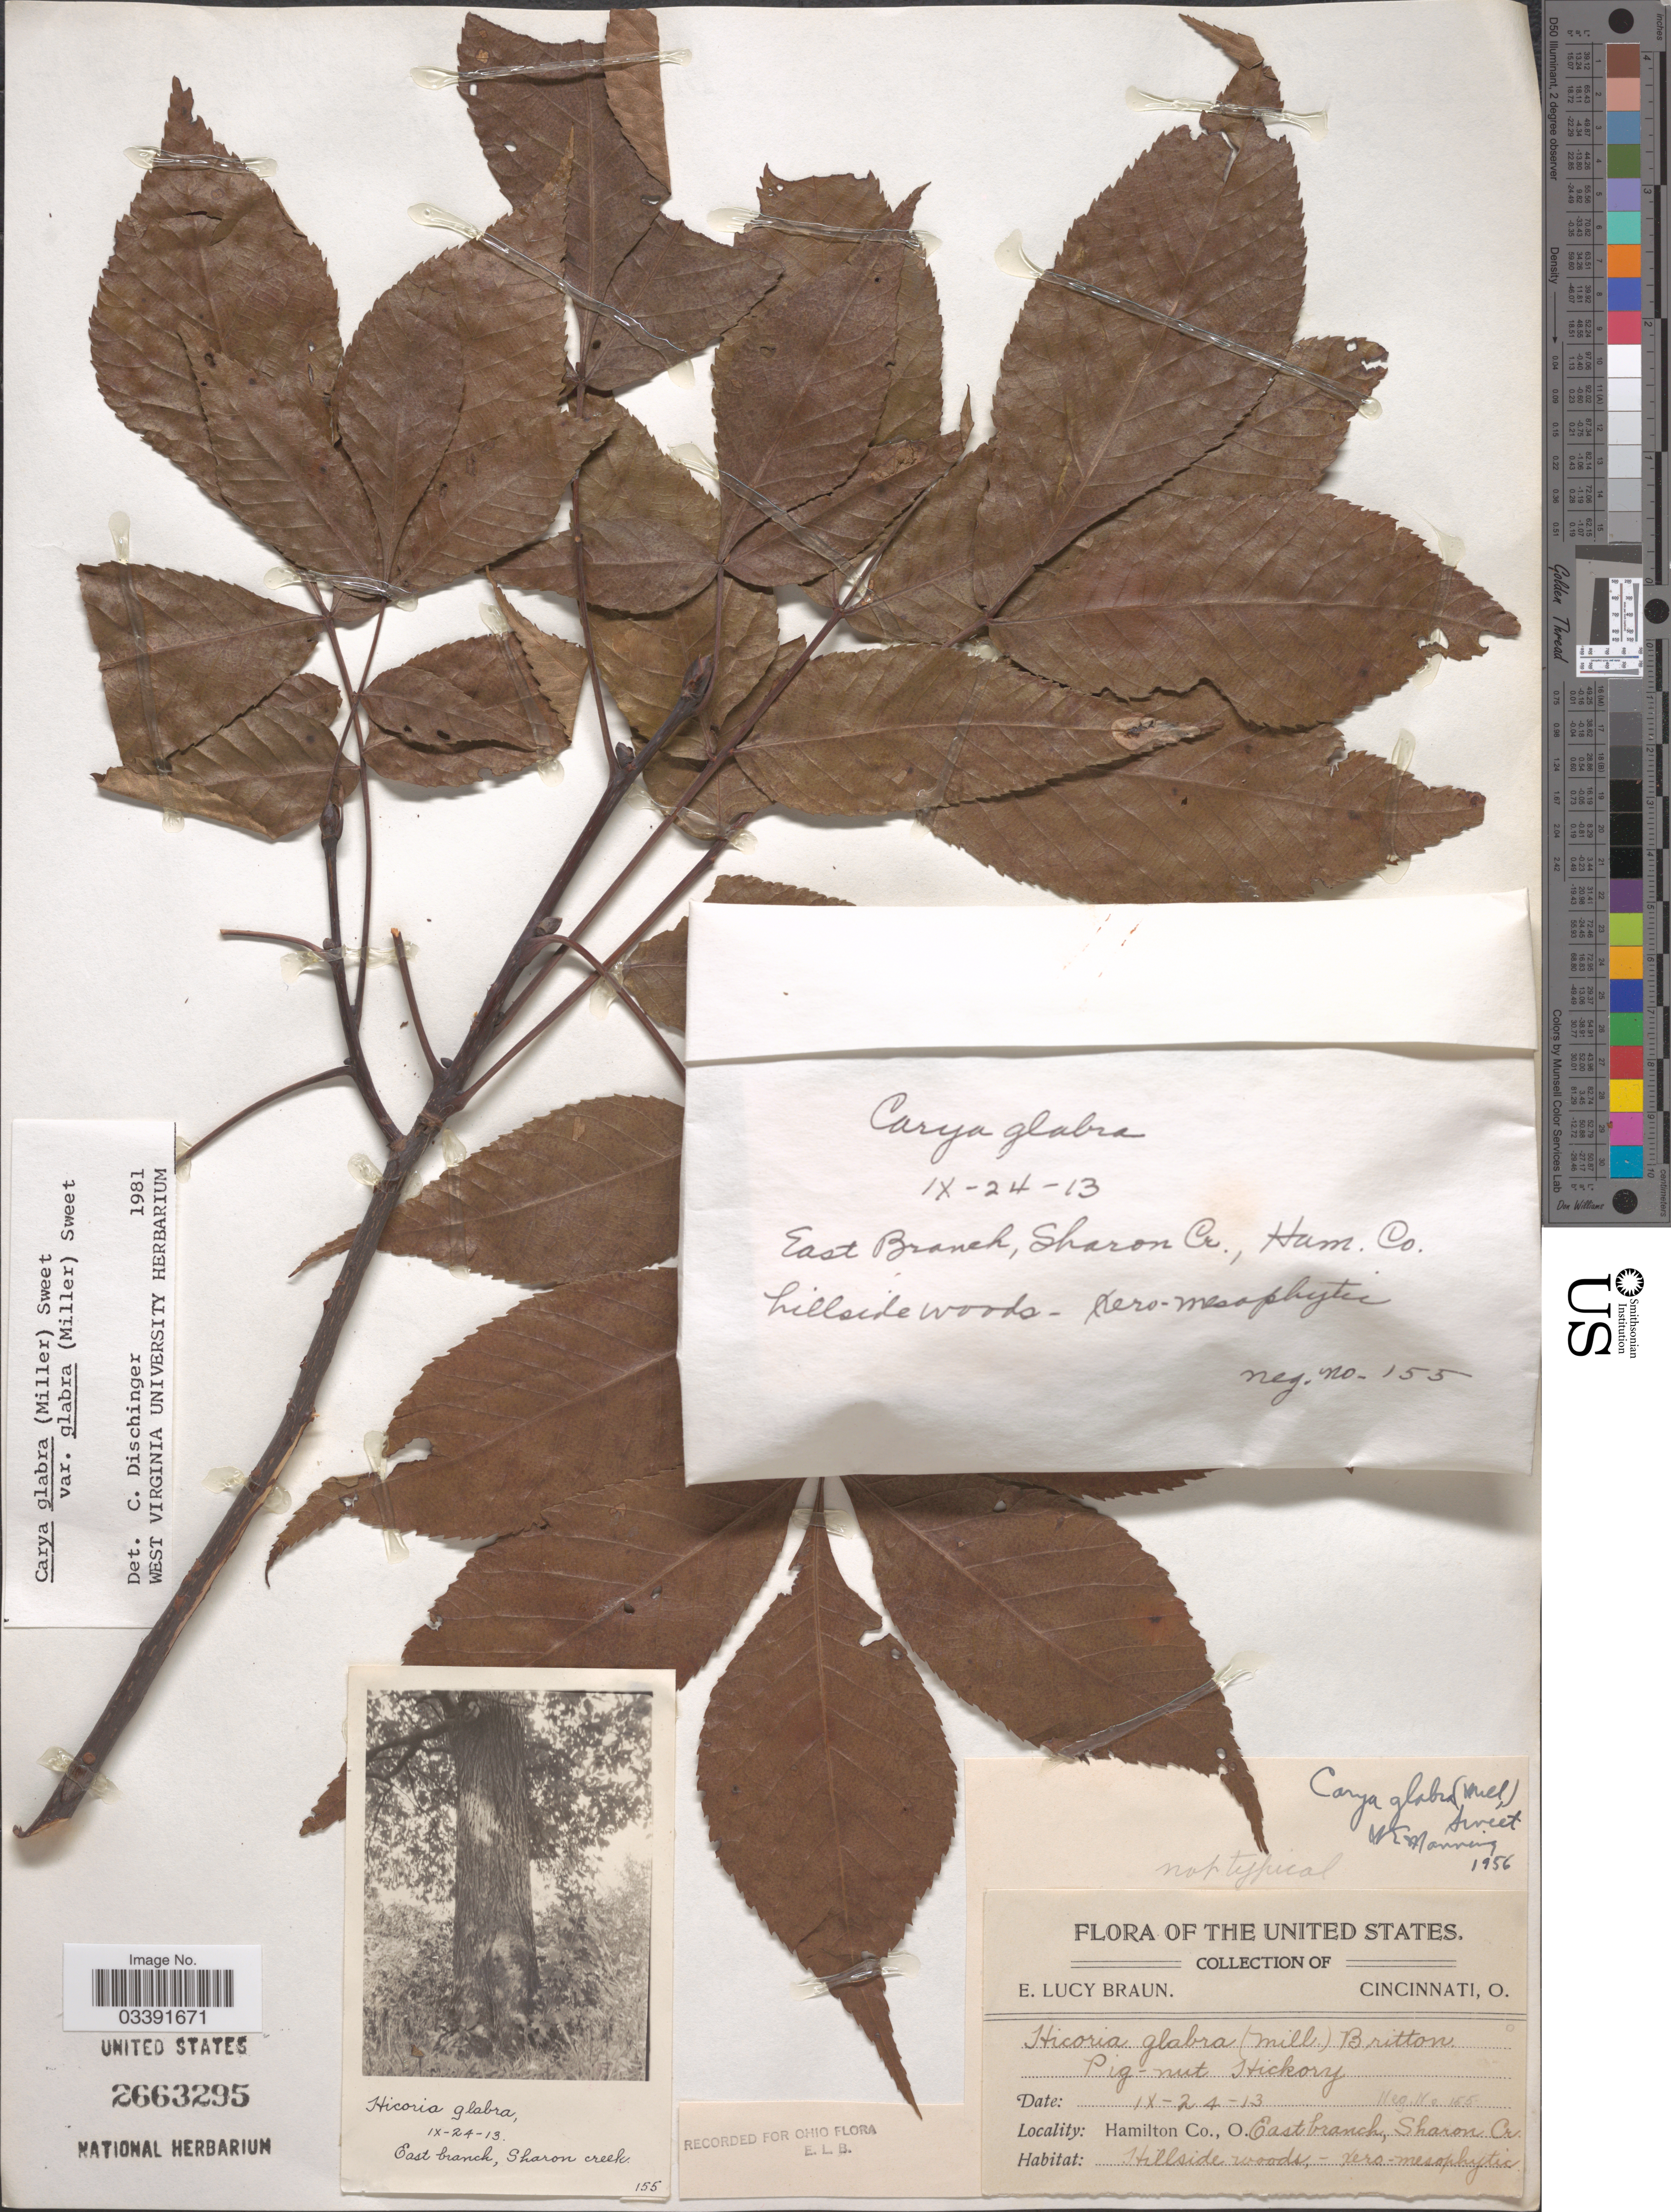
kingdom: Plantae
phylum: Tracheophyta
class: Magnoliopsida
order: Fagales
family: Juglandaceae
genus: Carya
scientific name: Carya glabra var. glabra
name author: (Mill.) Sweet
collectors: E. L. Braun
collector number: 155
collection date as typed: Transcribed d/m/y: 24/9/13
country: United States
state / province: Ohio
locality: Hamilton Co. East branch, Sharon Cr.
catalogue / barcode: US 2663295